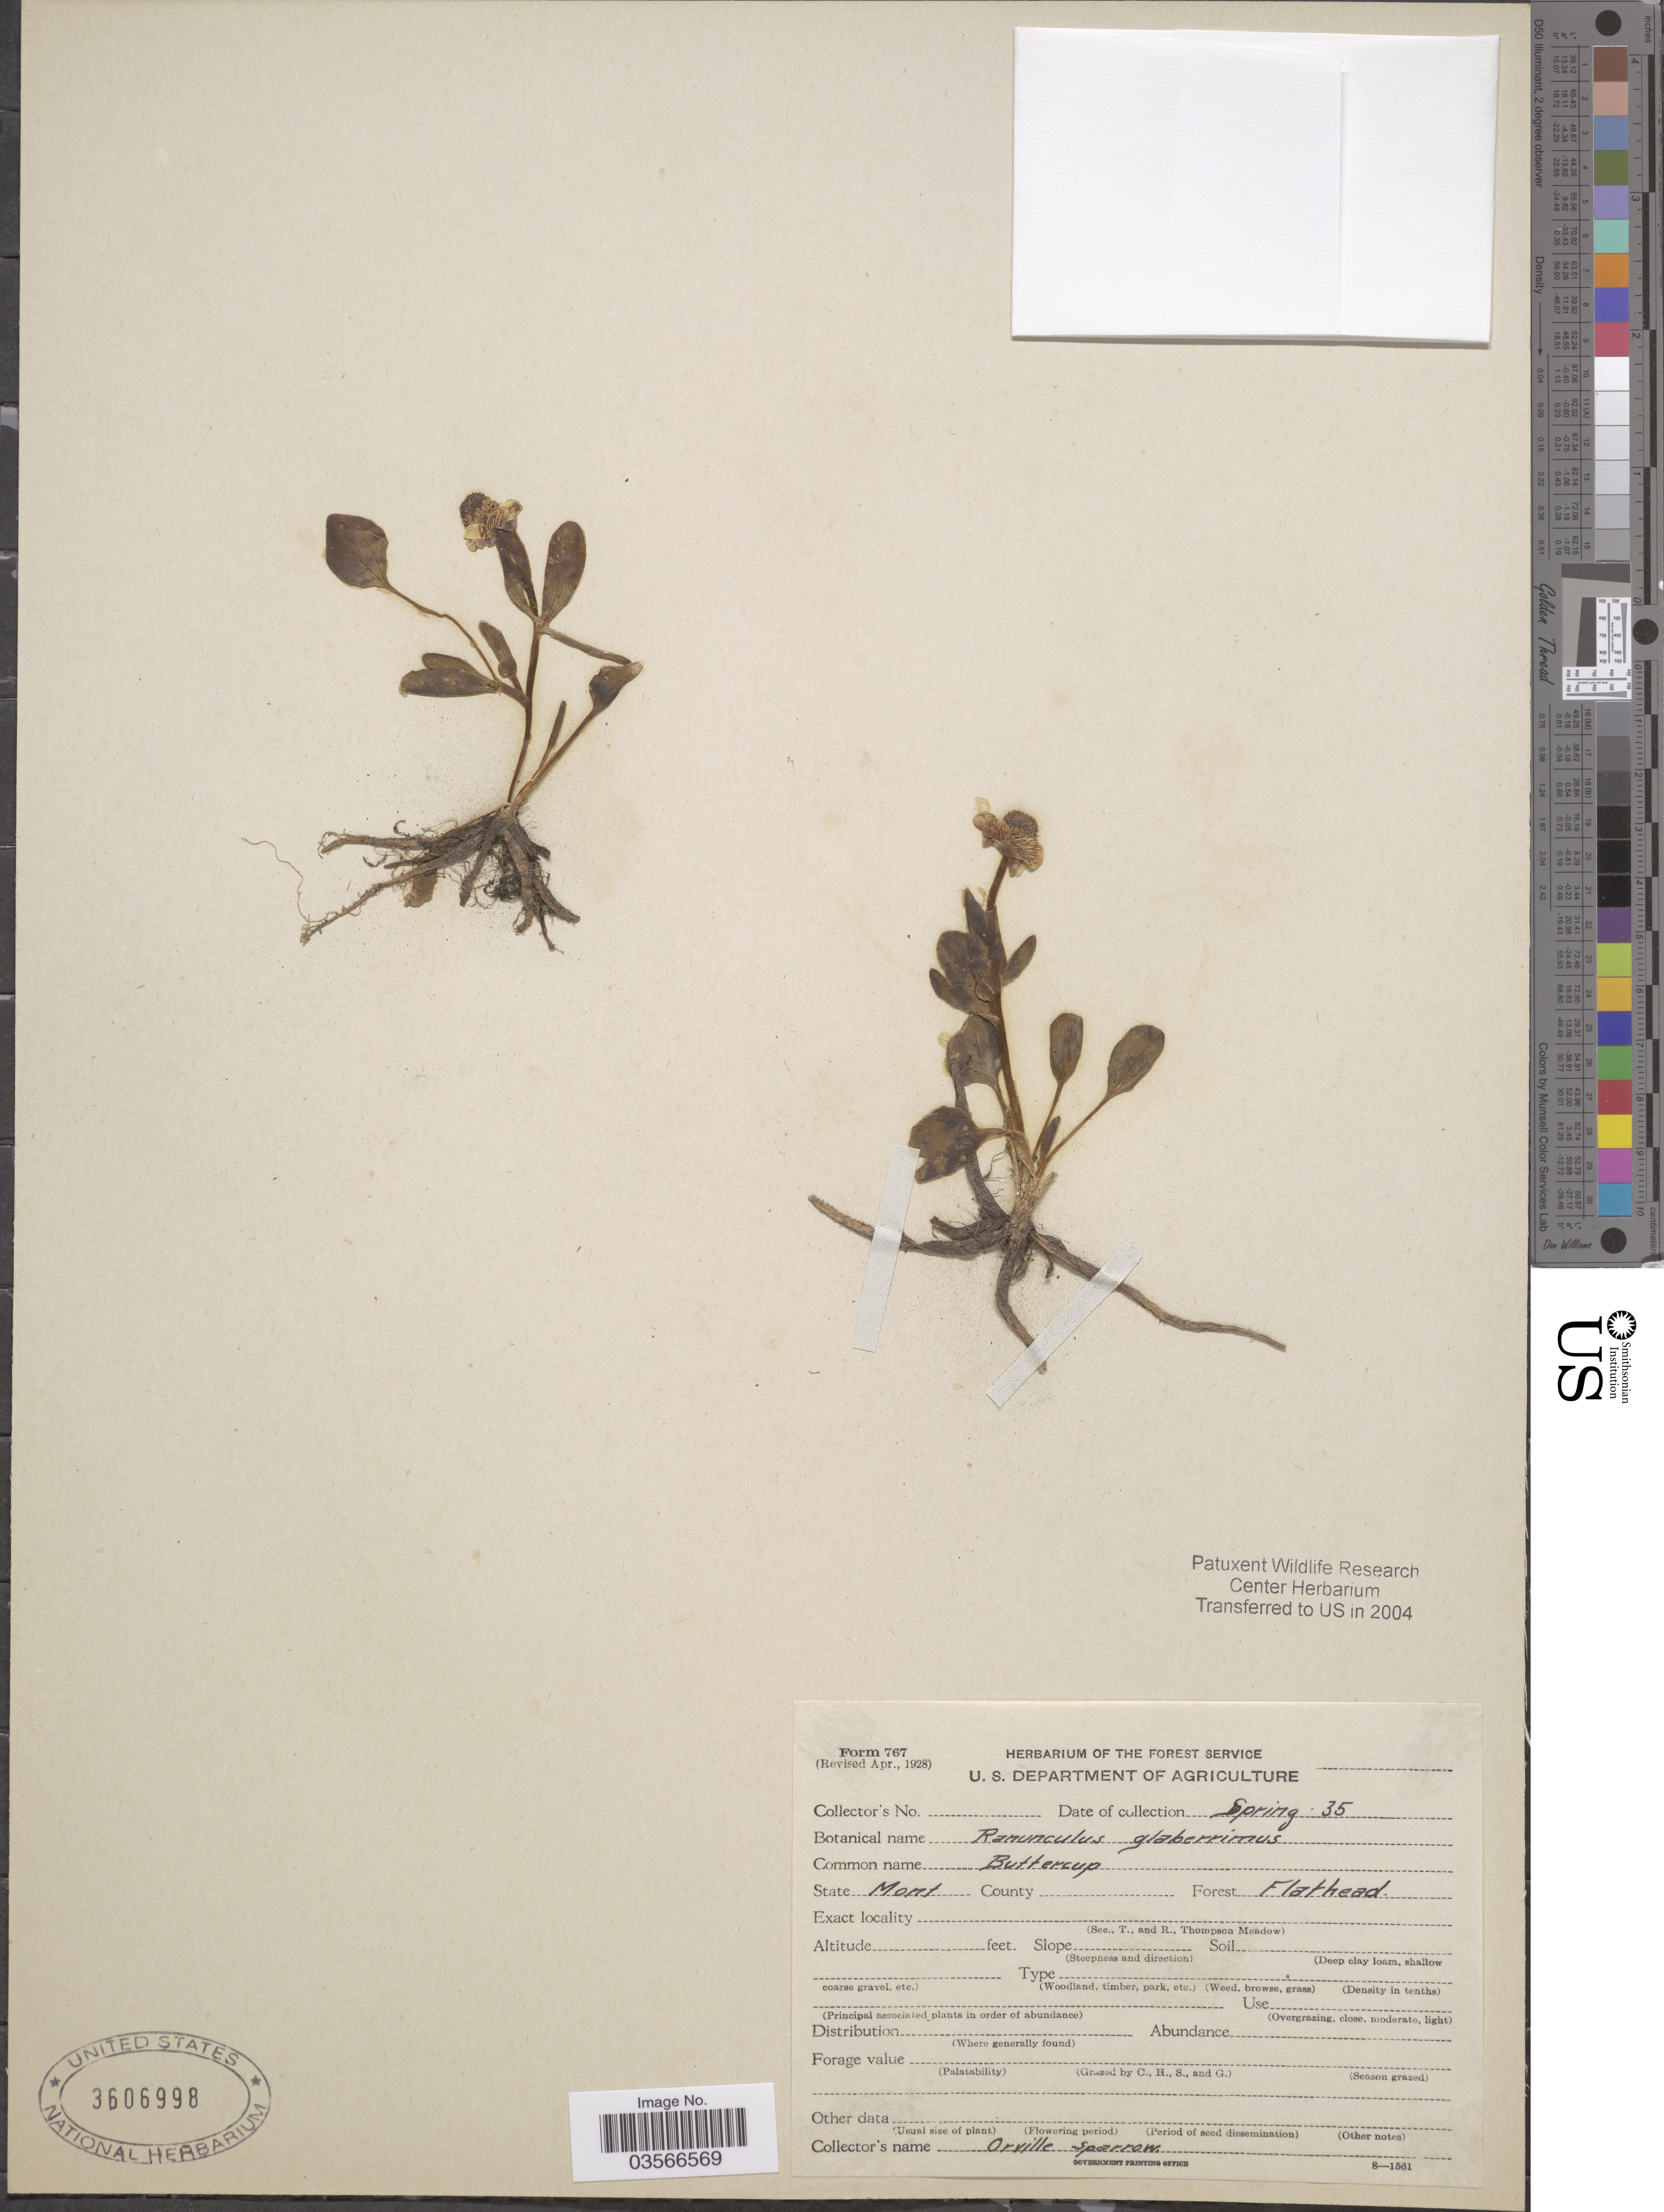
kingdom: Plantae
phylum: Tracheophyta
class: Magnoliopsida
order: Ranunculales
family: Ranunculaceae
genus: Ranunculus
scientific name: Ranunculus glaberrimus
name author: Hook.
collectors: O. Sparrow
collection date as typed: Spring 35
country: United States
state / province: Montana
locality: Forest Flathead.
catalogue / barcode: US 3606998